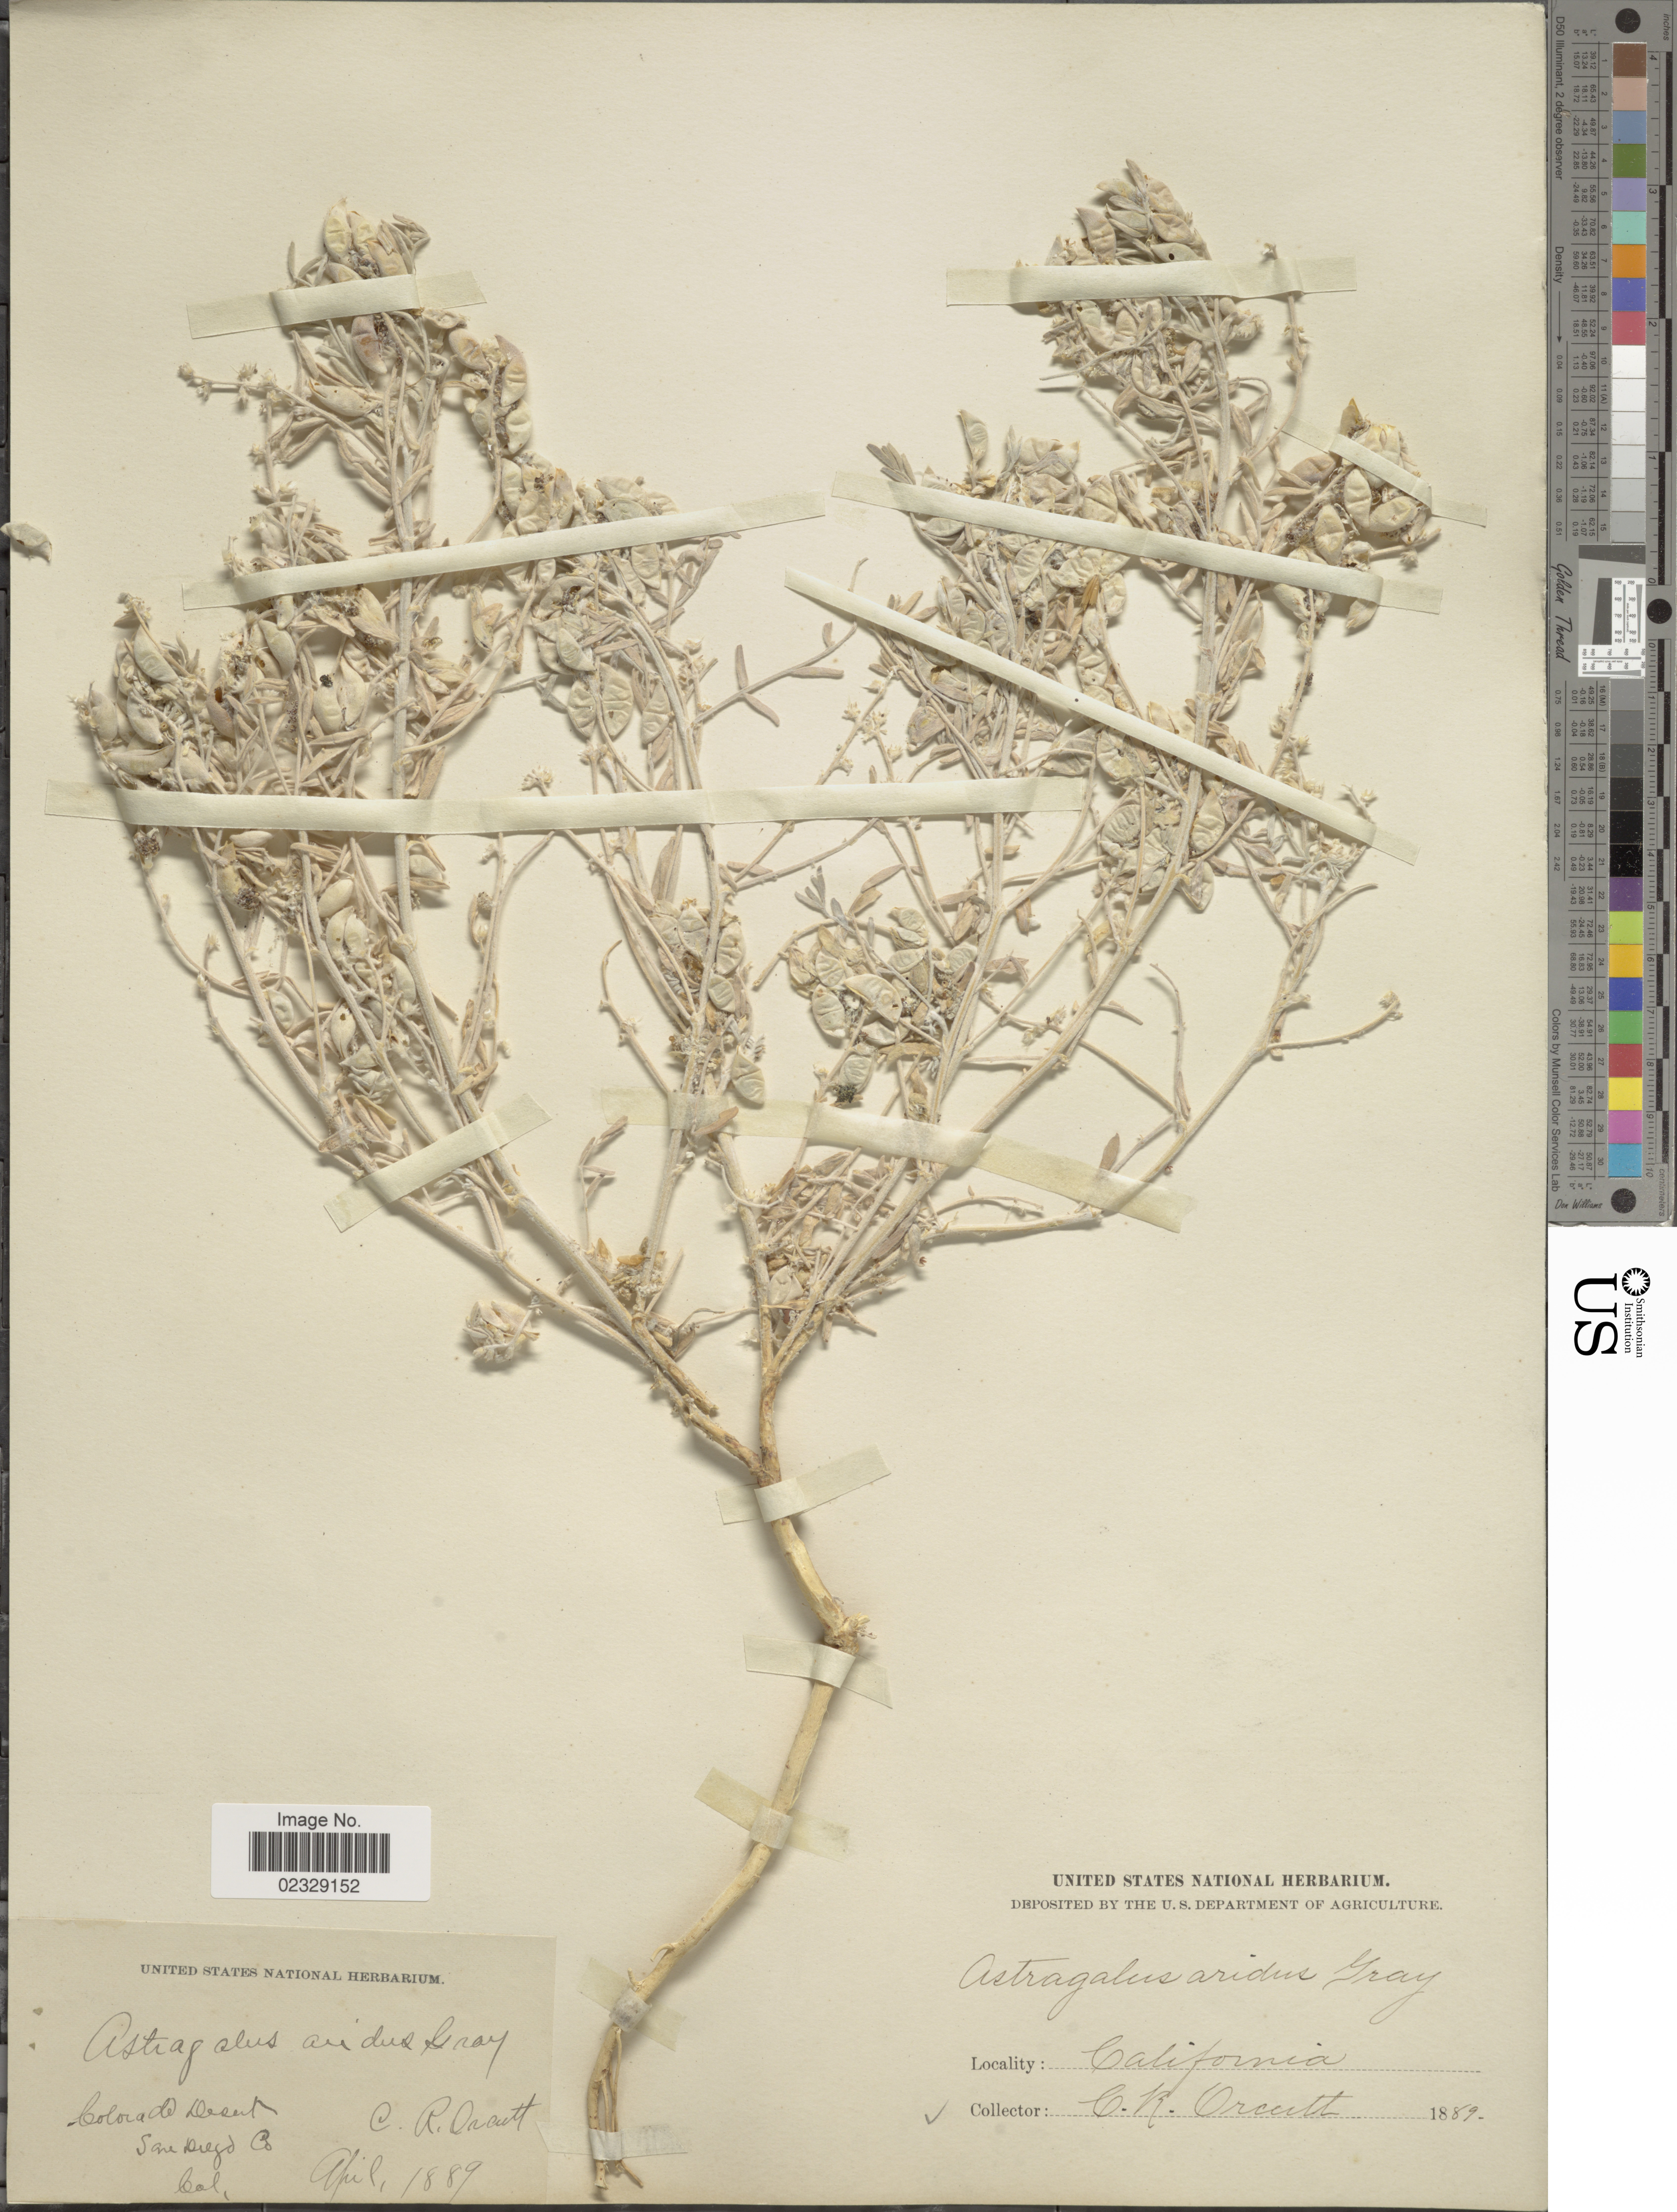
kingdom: Plantae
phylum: Tracheophyta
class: Magnoliopsida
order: Fabales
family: Fabaceae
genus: Astragalus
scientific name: Astragalus aridus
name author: A. Gray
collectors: C. R. Orcutt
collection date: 1889-04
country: United States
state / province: California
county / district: San Diego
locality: Colorado Desert, San Diego Co.